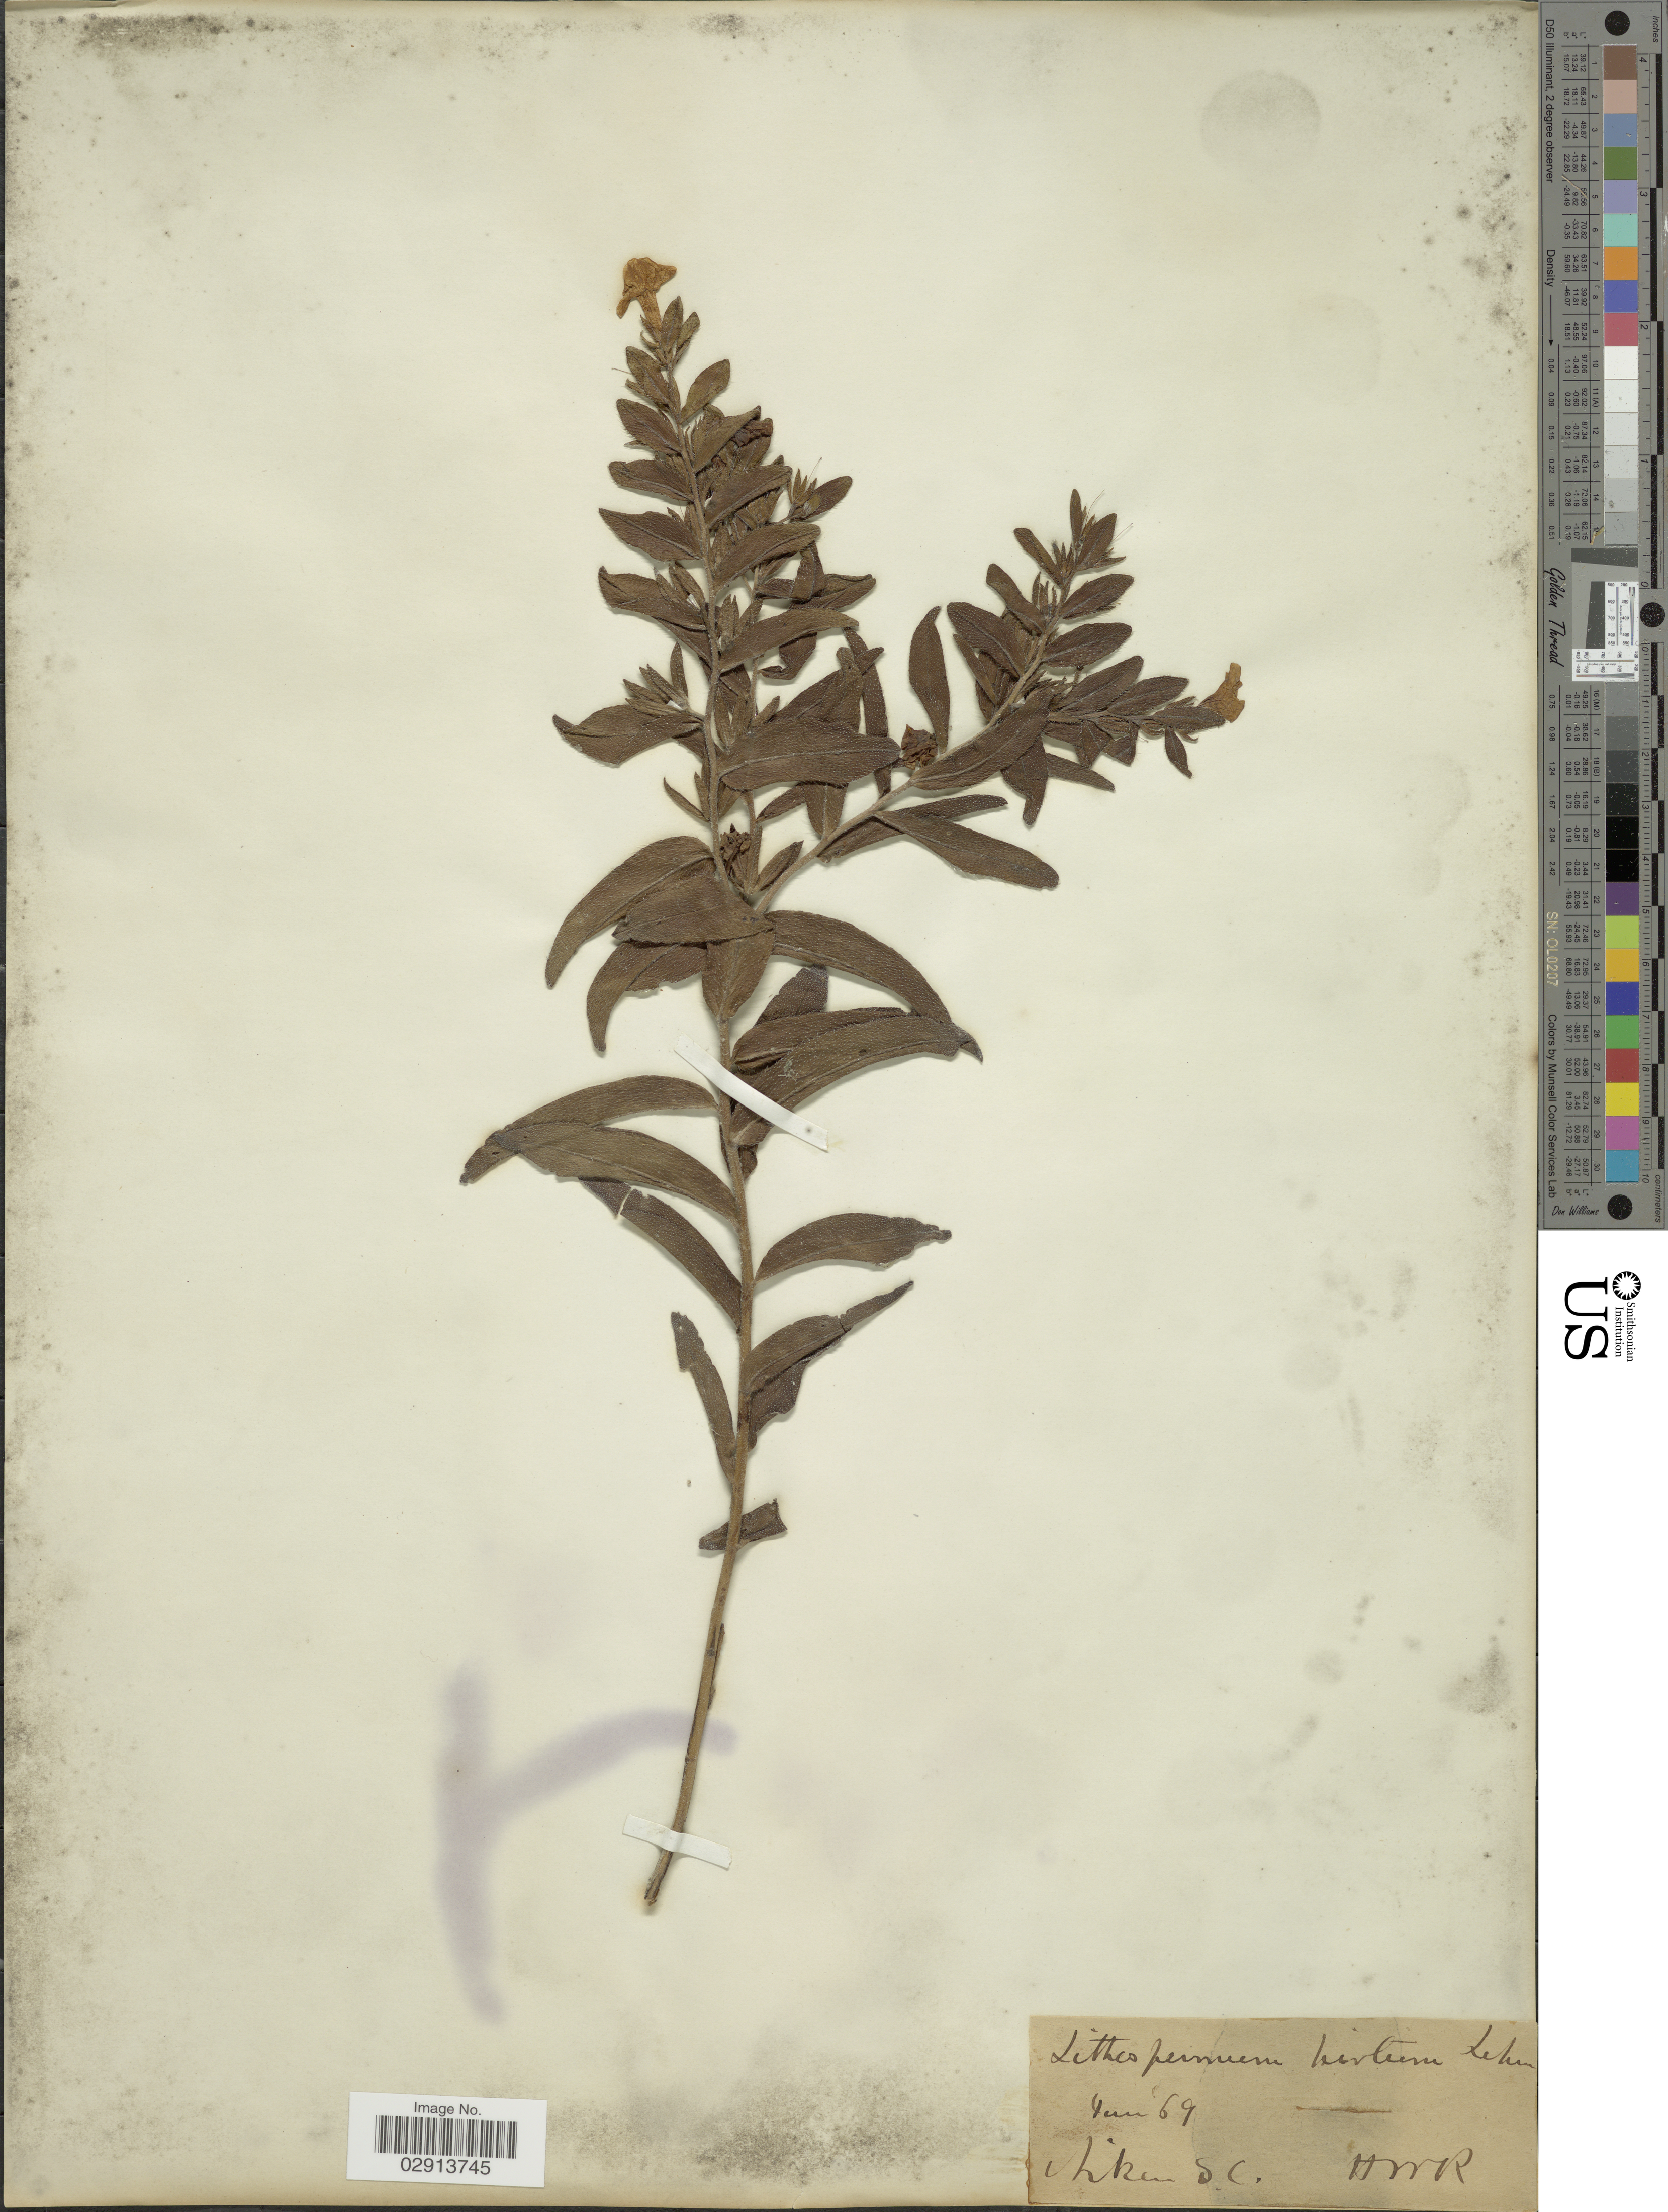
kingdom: Plantae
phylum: Tracheophyta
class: Magnoliopsida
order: Boraginales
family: Boraginaceae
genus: Lithospermum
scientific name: Lithospermum caroliniense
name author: (J.F. Gmel.) MacMill.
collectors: H. W. R.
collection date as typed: Transcribed d/m/y: /6/69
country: United States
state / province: South Carolina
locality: Aiken